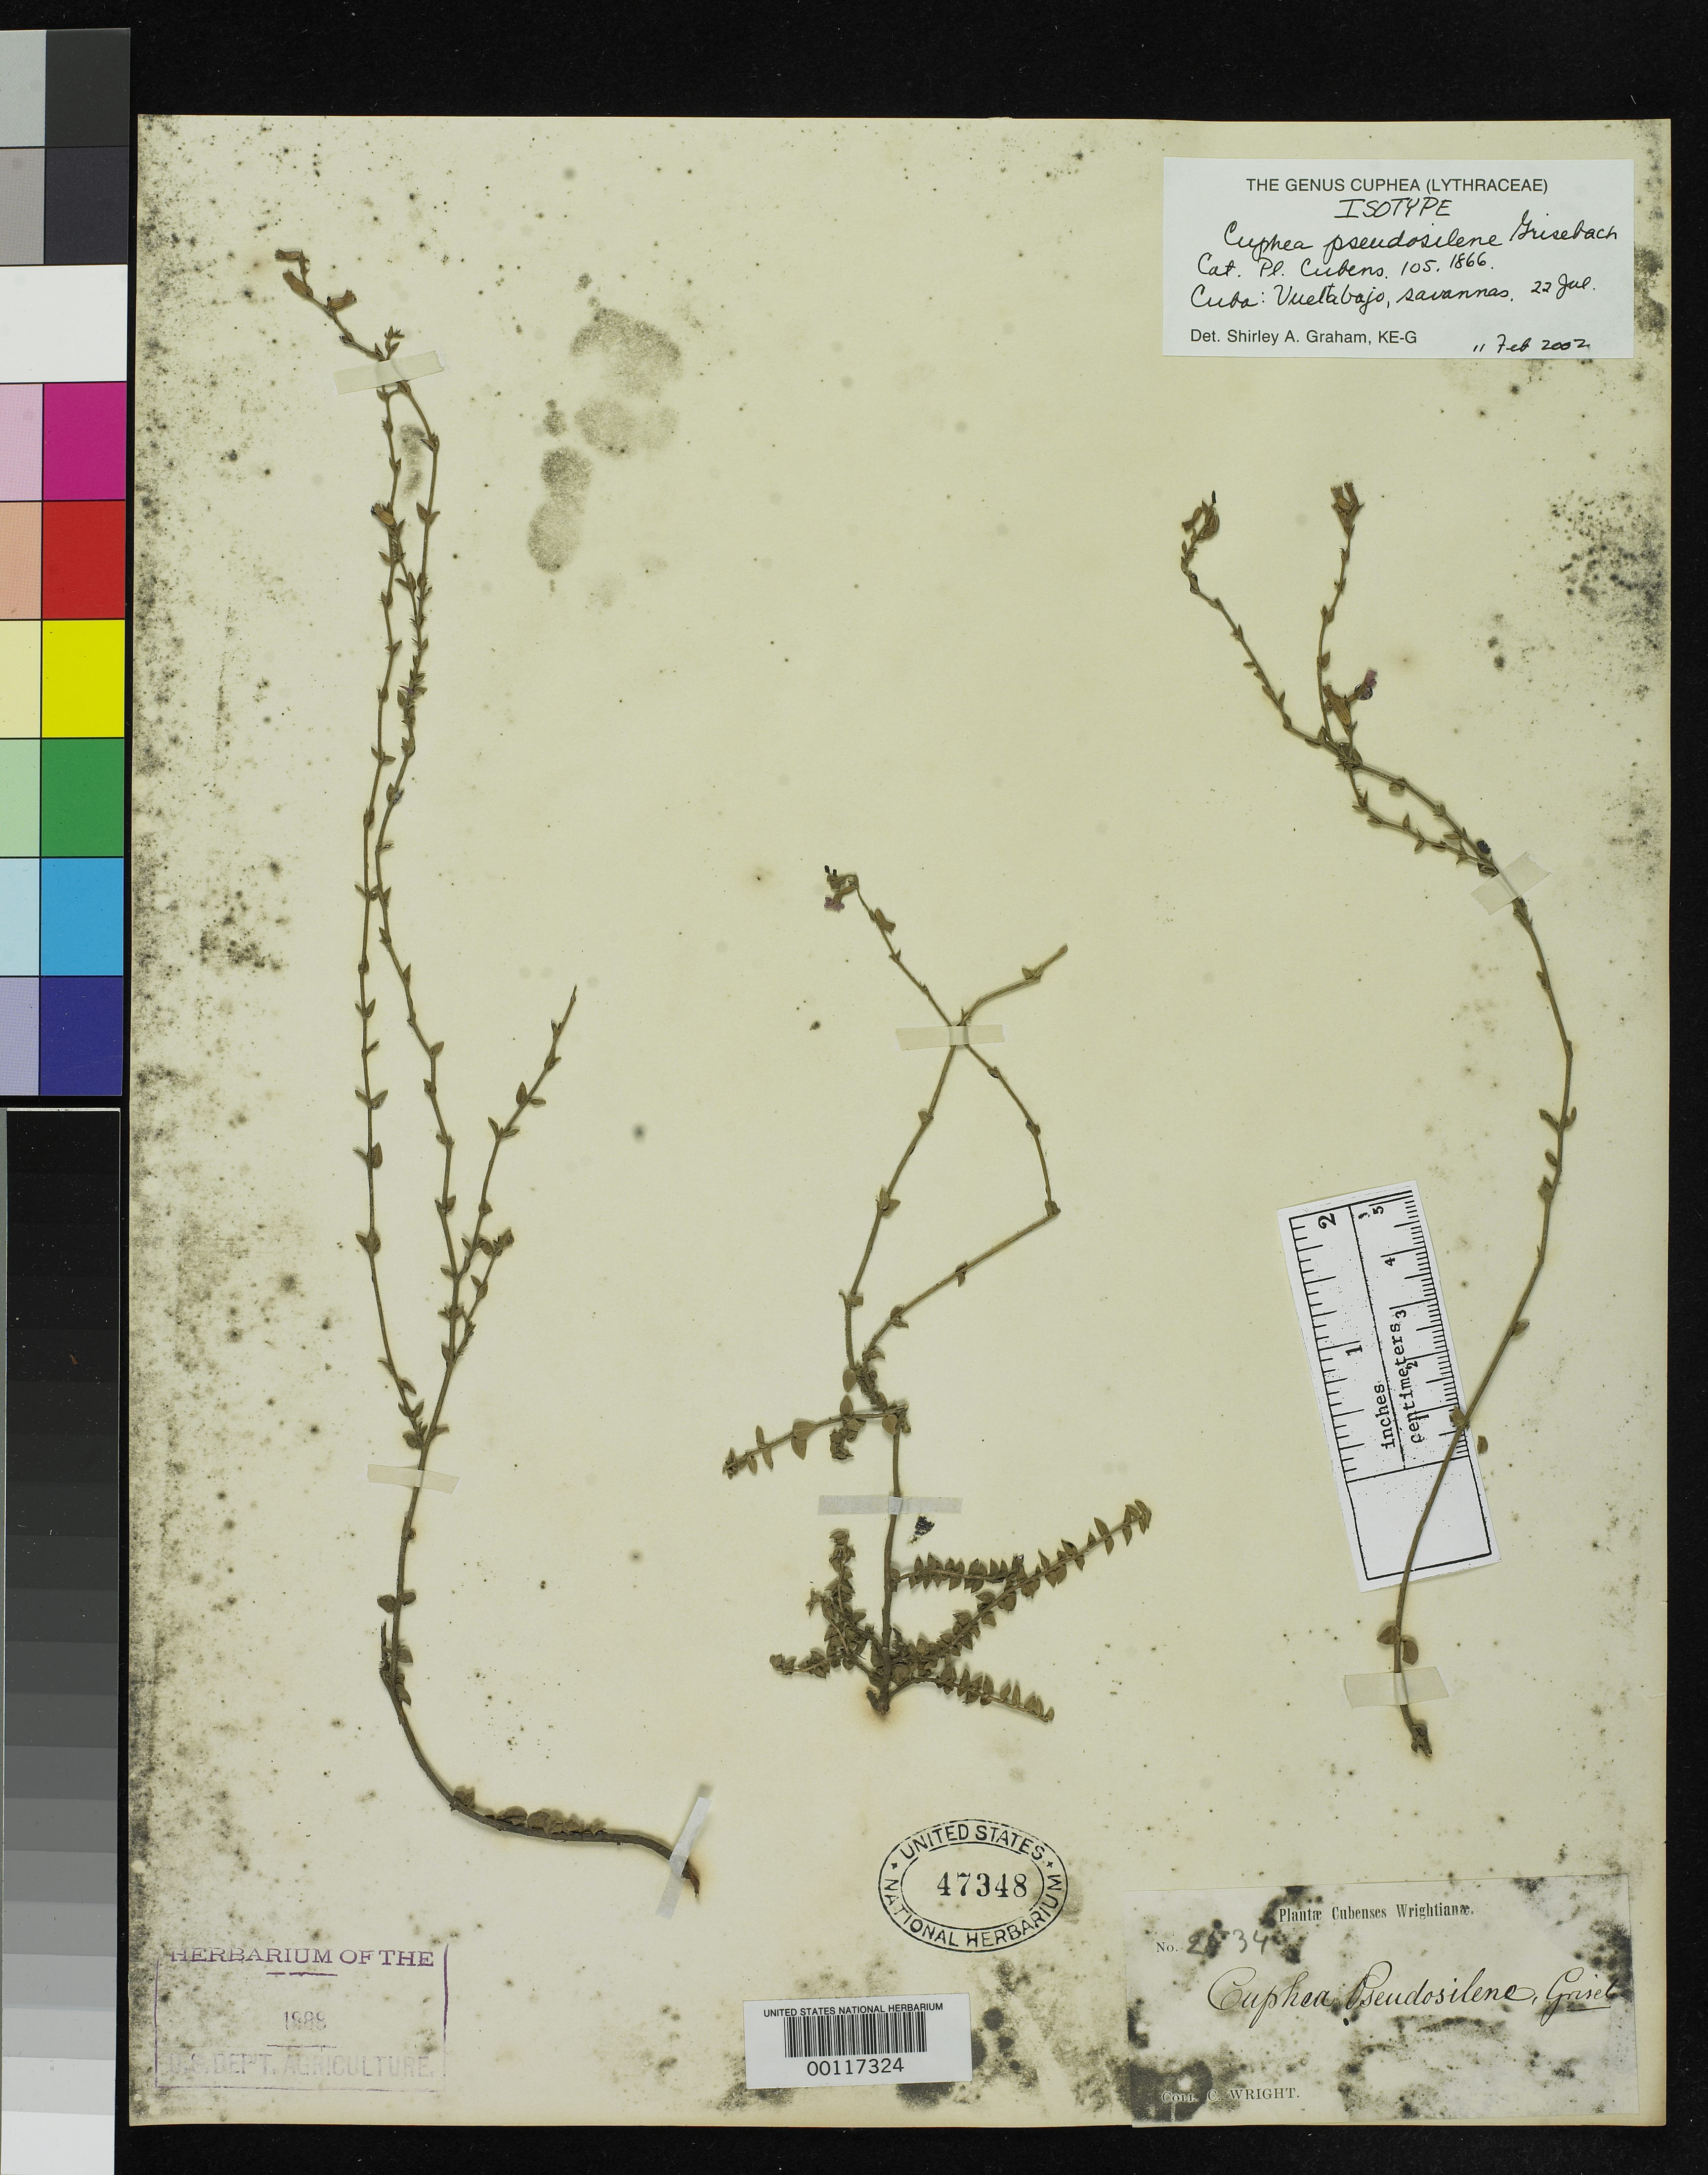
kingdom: Plantae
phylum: Tracheophyta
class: Magnoliopsida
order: Myrtales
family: Lythraceae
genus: Cuphea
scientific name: Cuphea pseudosilene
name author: Griseb.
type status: Isotype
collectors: C. Wright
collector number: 2534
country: Cuba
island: Greater Antilles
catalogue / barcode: US 47348